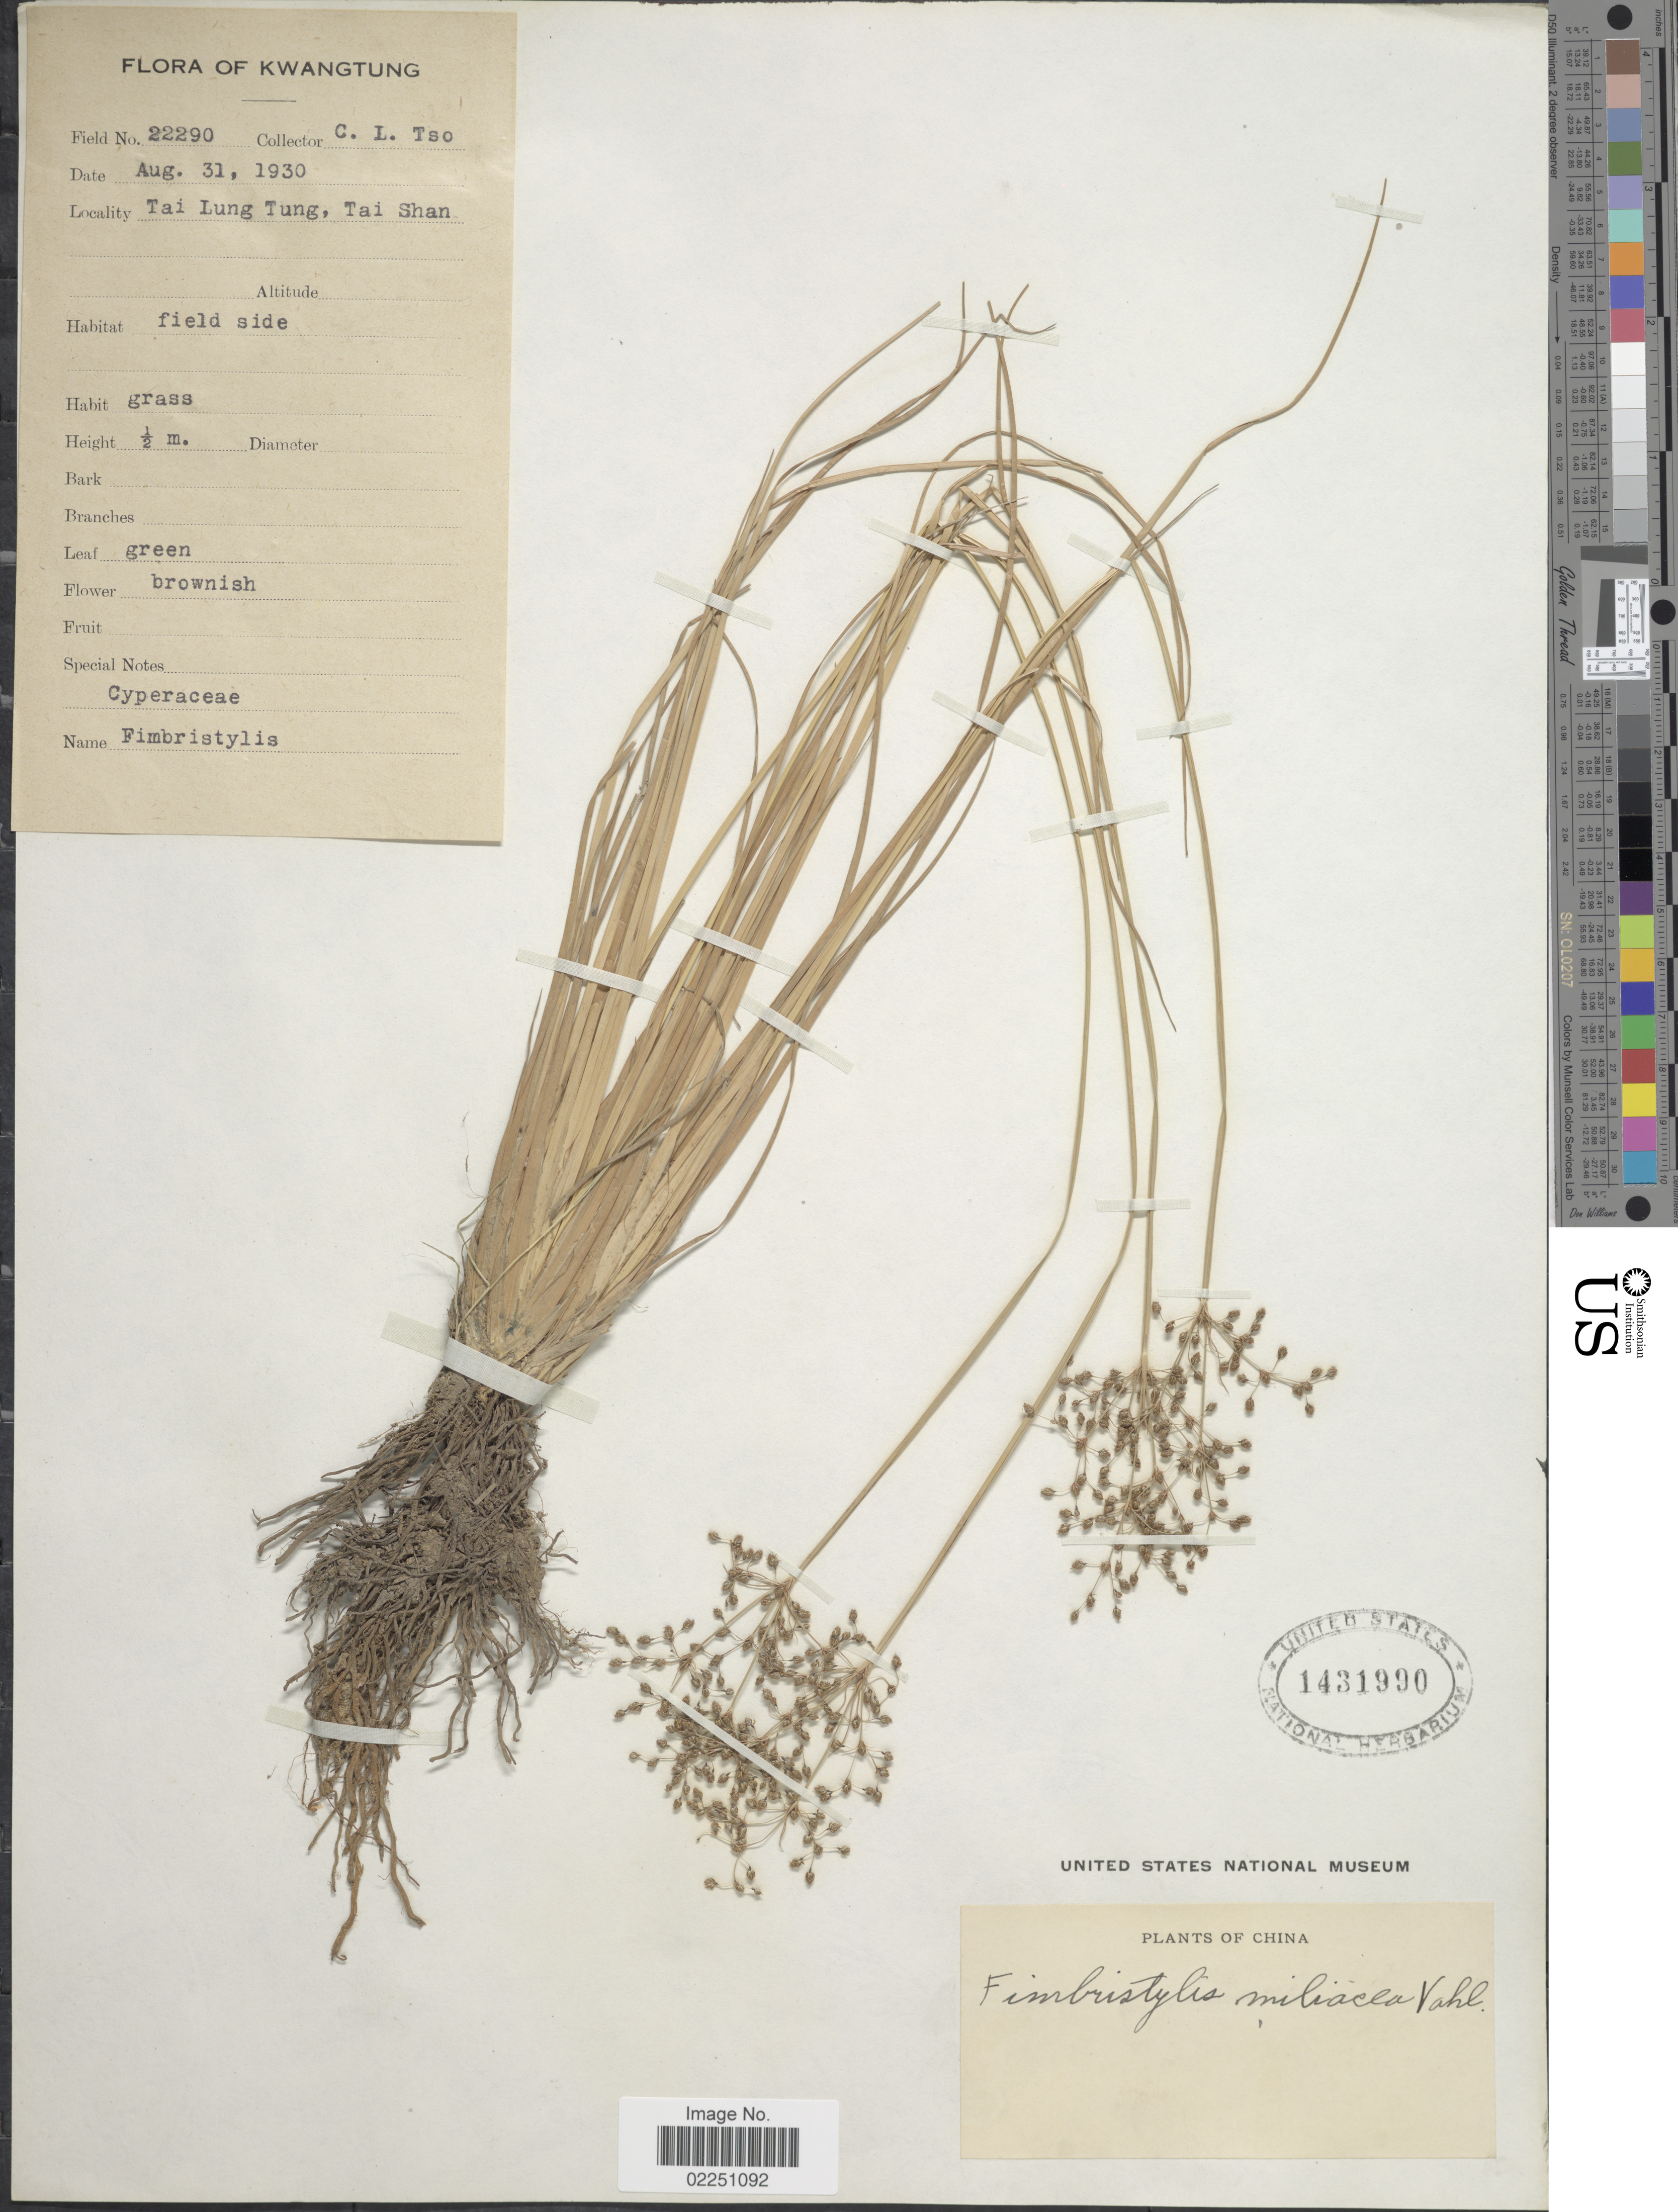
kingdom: Plantae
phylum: Tracheophyta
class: Liliopsida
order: Poales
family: Cyperaceae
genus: Fimbristylis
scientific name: Fimbristylis littoralis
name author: Gaudich.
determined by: Strong, M. T., (US), Smithsonian Institution - National Museum of Natural History (UNITED STATES)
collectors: C. Tso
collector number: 22290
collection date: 1930-08-31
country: China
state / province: Guangdong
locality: Rai Lung Tung, Tai Shan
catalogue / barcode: US 1431990